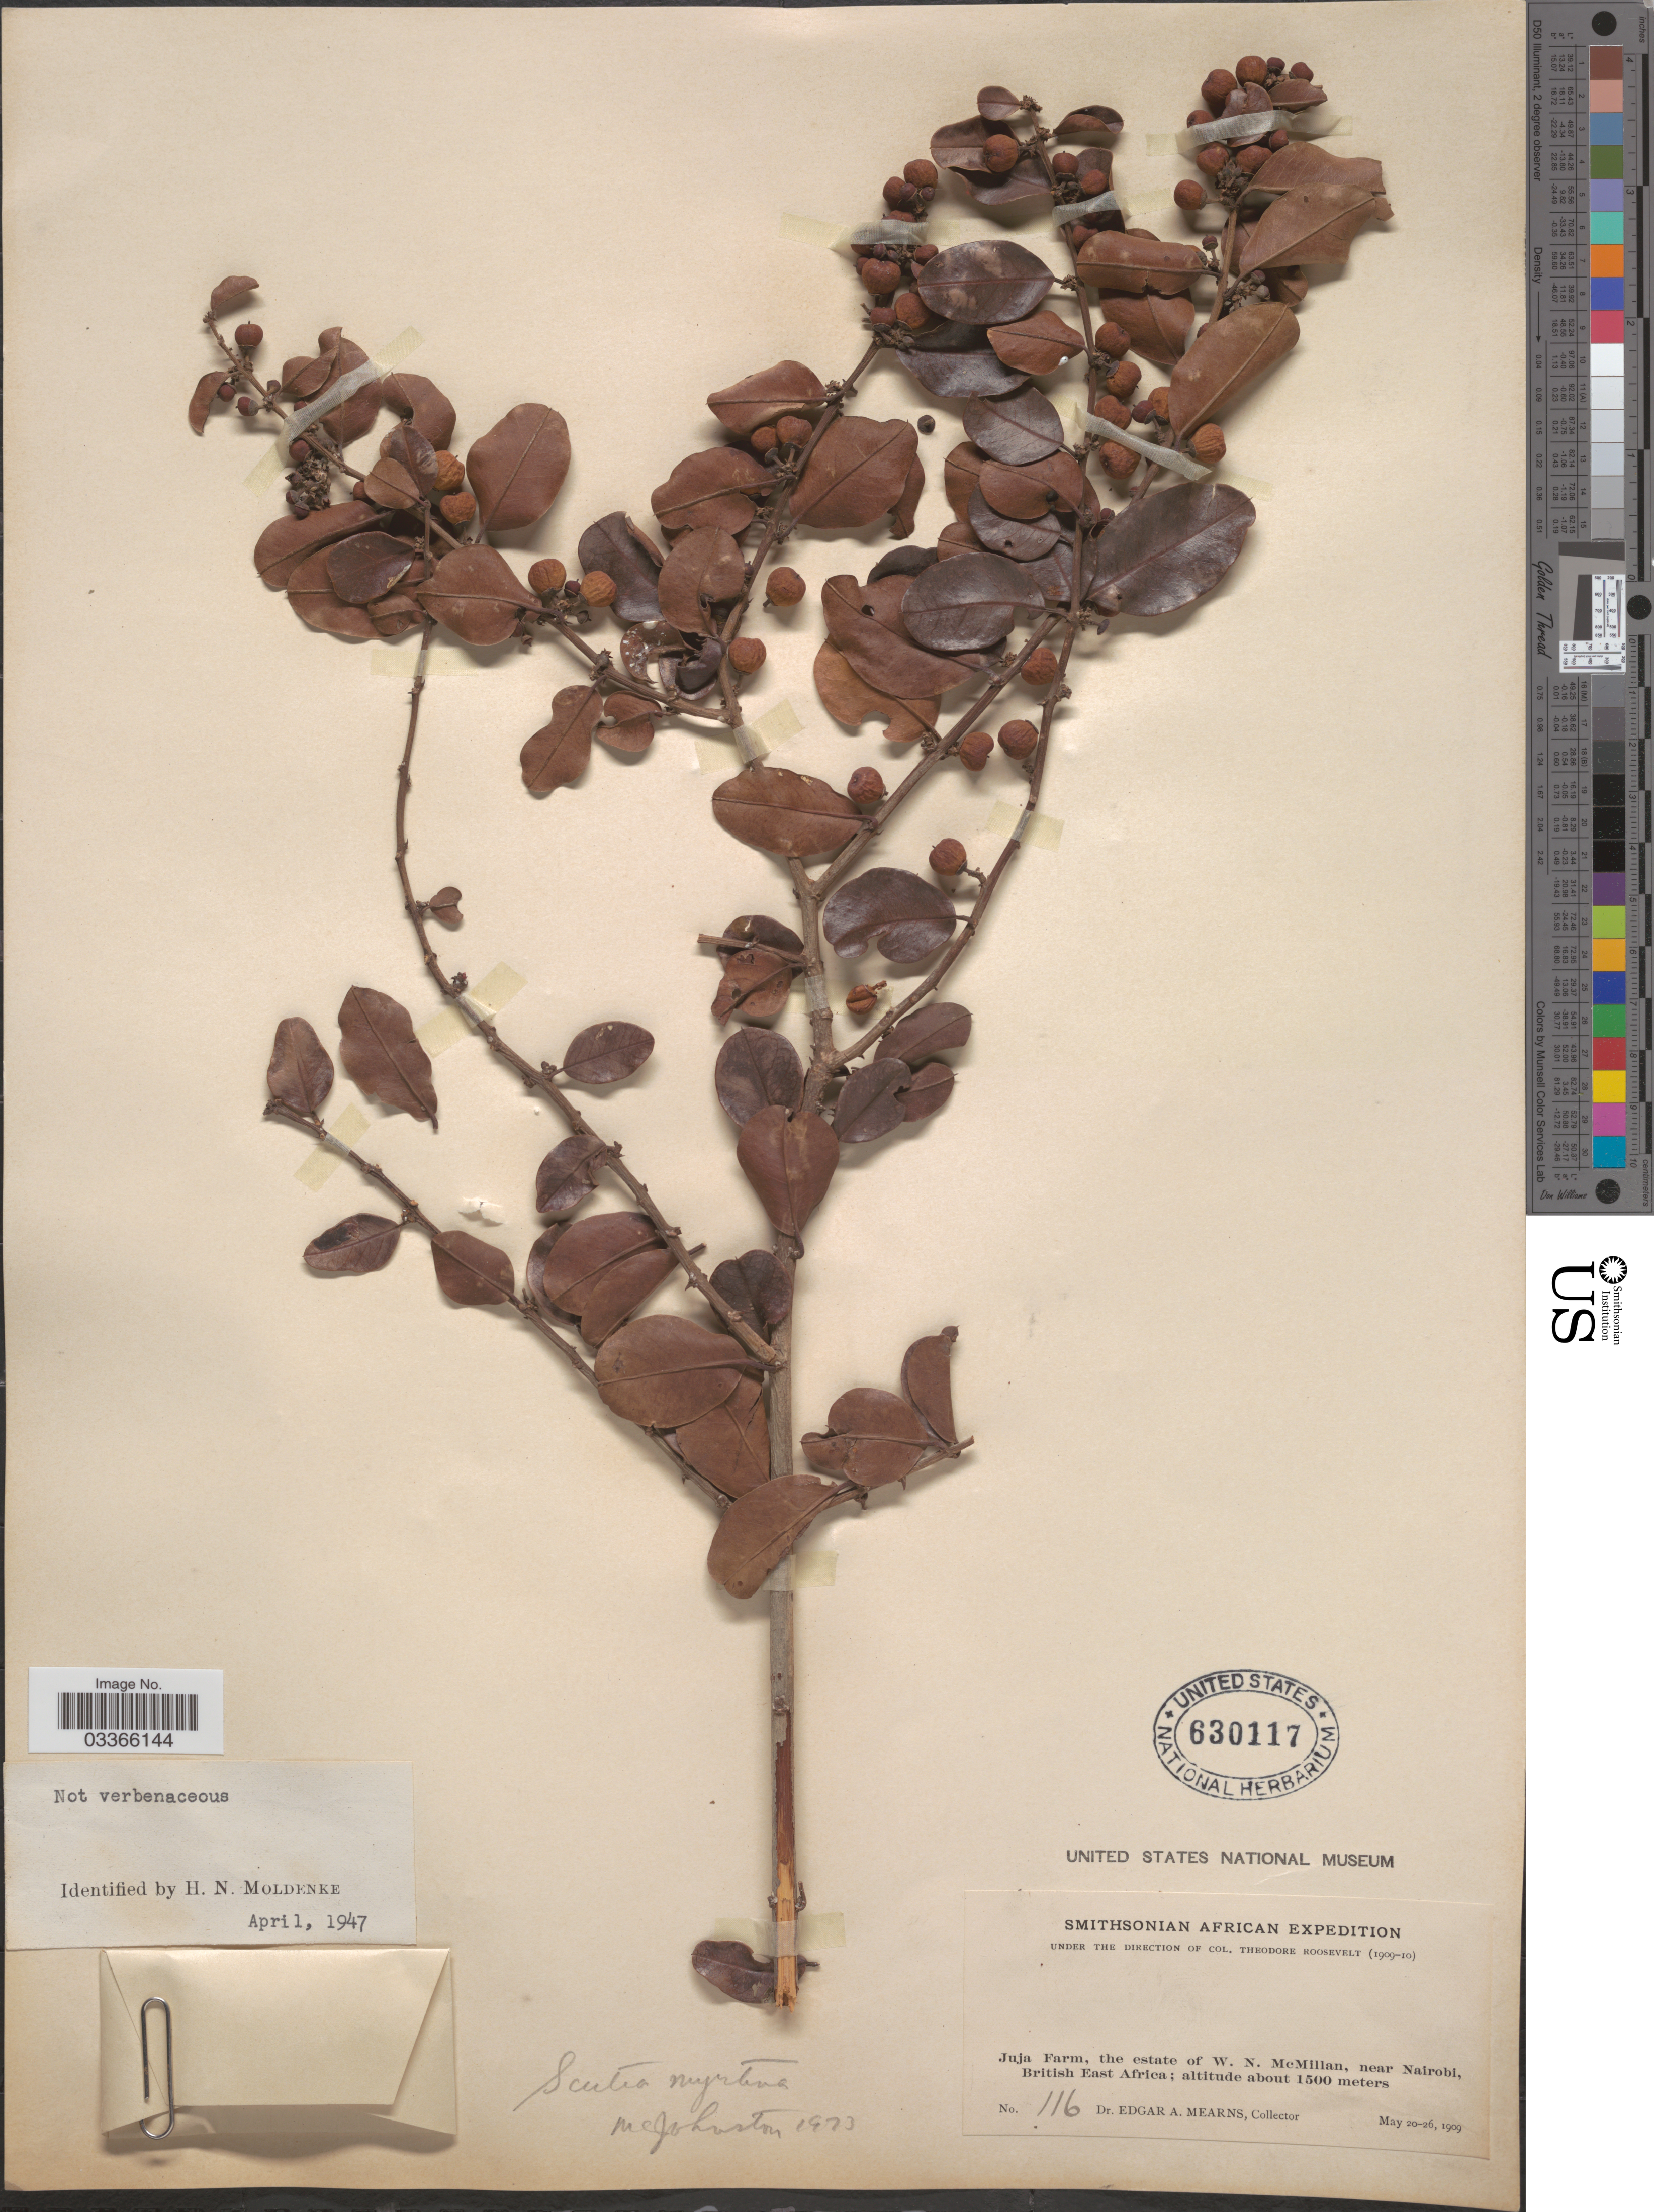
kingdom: Plantae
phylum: Tracheophyta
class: Magnoliopsida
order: Rosales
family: Rhamnaceae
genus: Scutia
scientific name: Scutia myrtina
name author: (Burm. f.) Kurz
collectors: E. A. Mearns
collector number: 116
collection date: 1909-05-20/1909-05-26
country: Kenya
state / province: Nairobi Area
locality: Juja Farm, the estate of W.N. McMillan, near Nairobi, British East Africa.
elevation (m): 1500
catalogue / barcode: US 630117